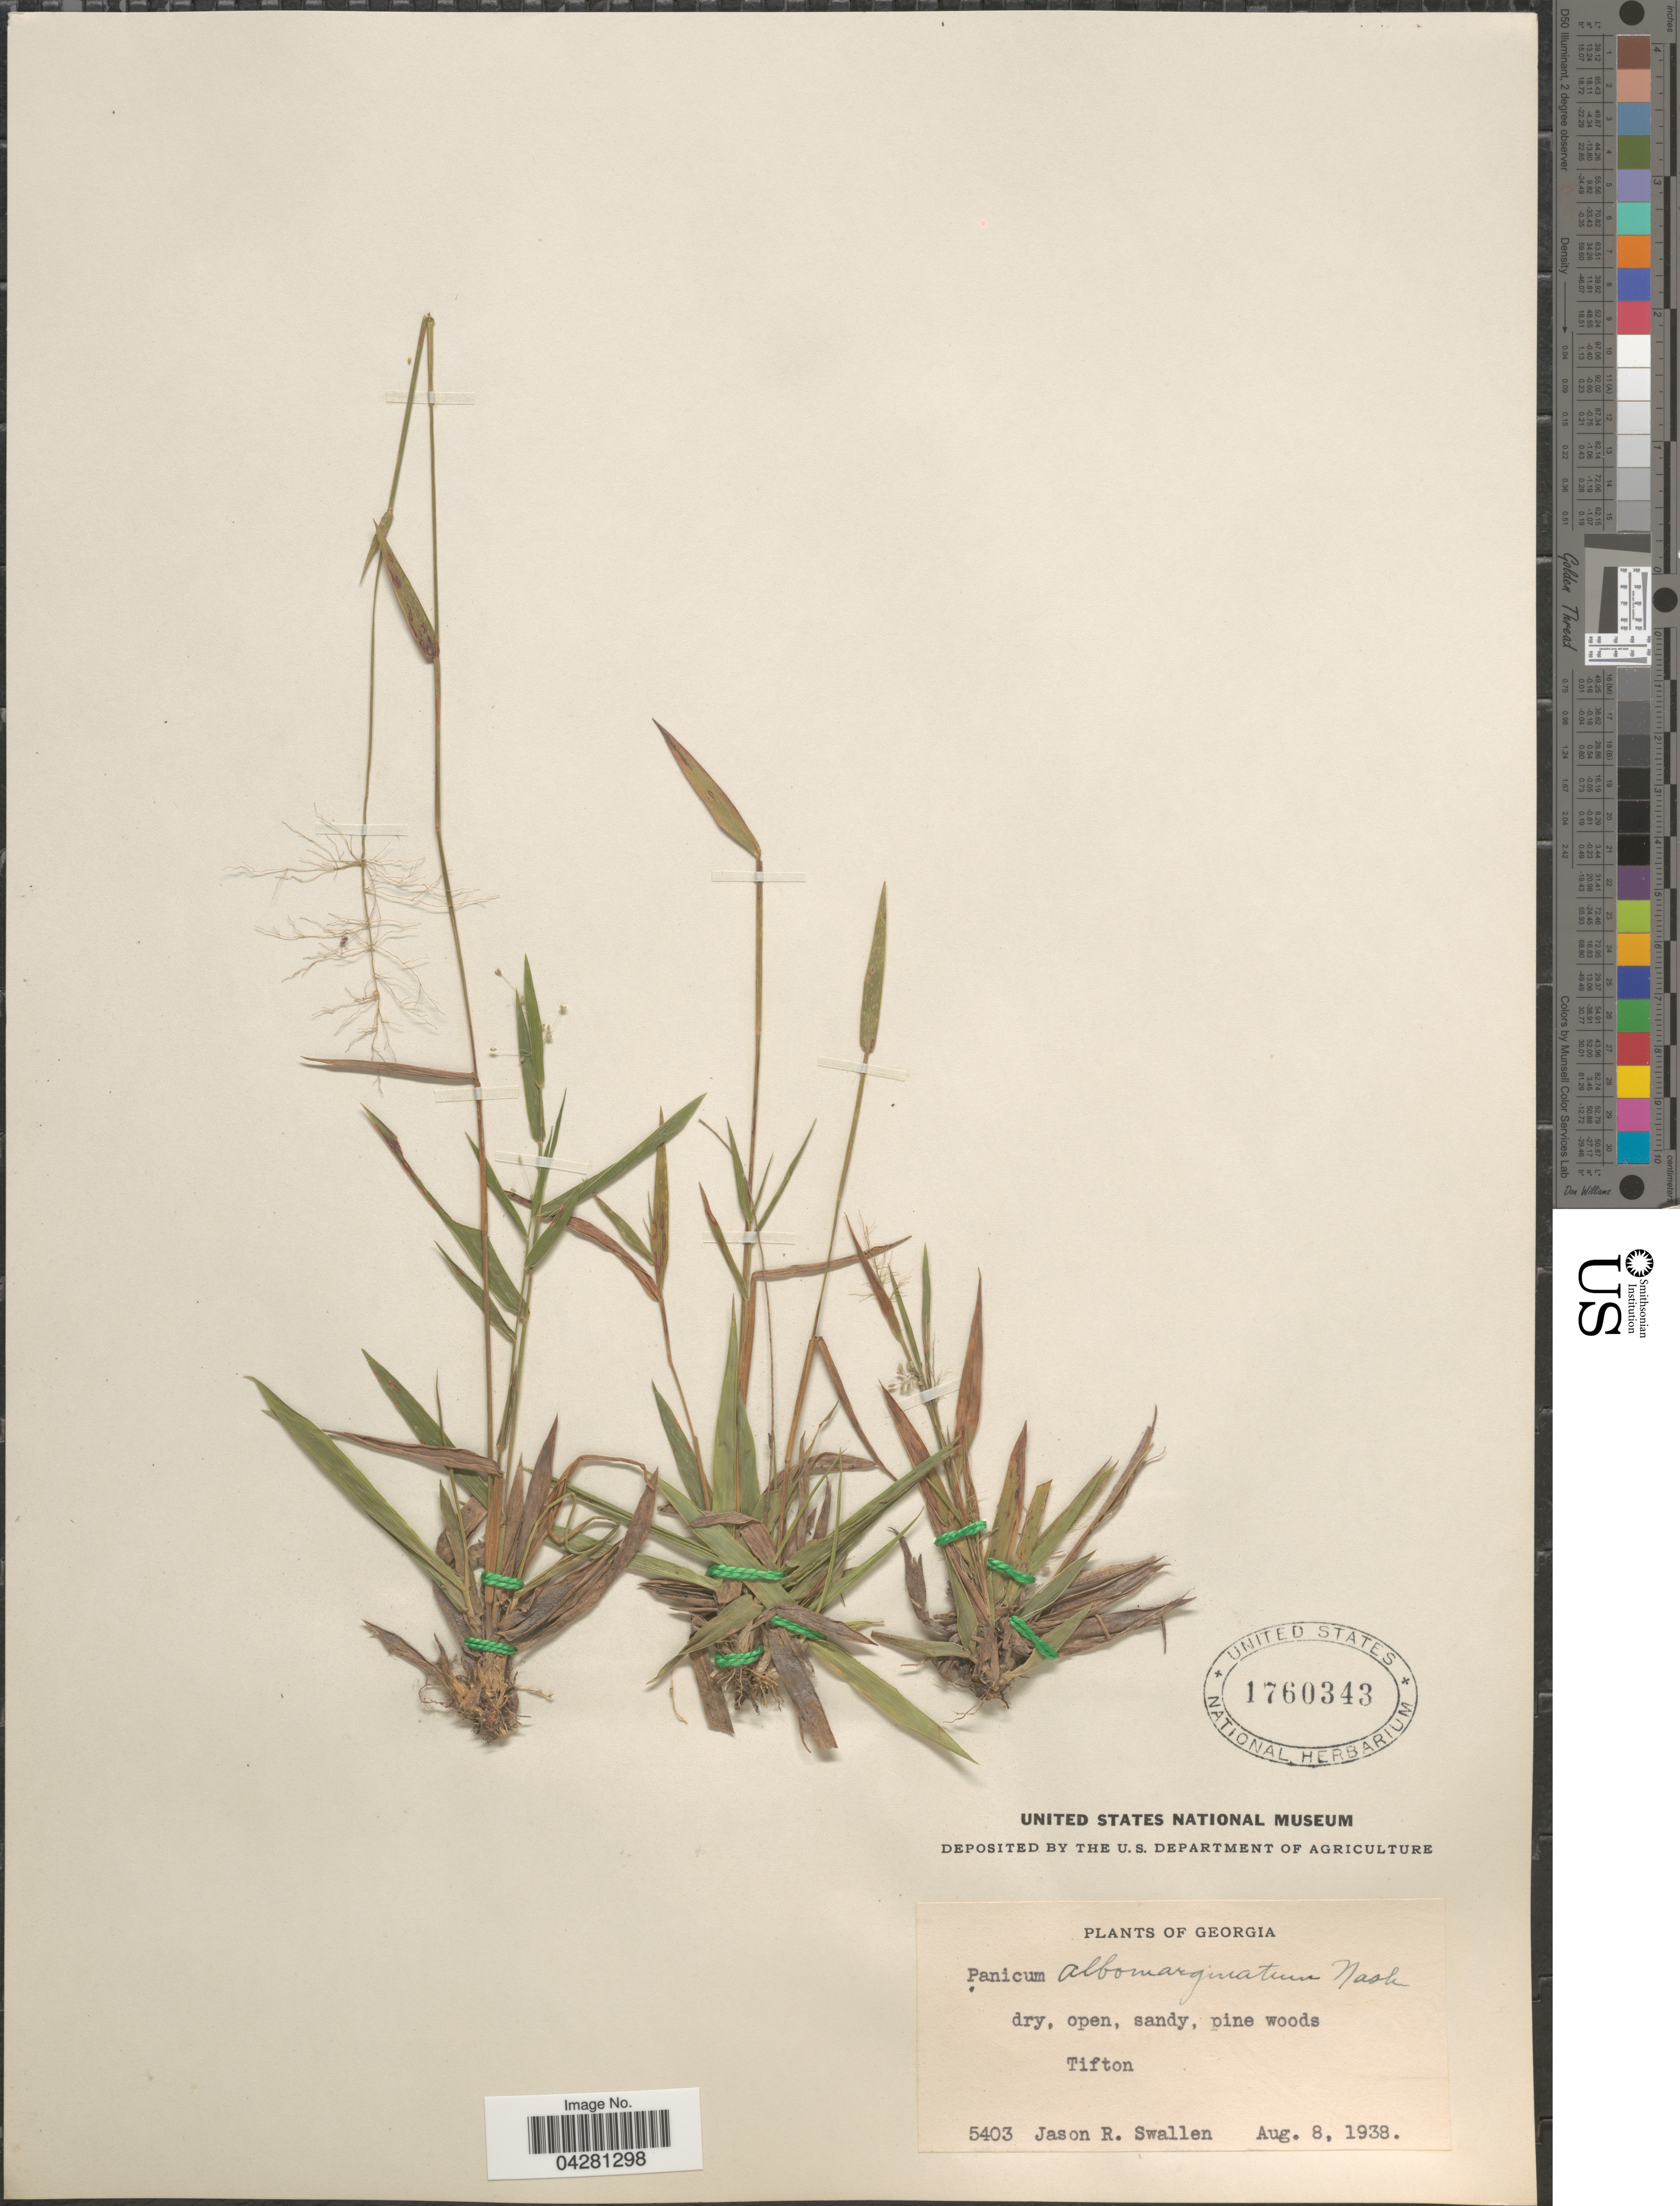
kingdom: Plantae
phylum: Tracheophyta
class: Liliopsida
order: Poales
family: Poaceae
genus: Dichanthelium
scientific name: Dichanthelium dichotomum var. unciphyllum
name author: (Trin.) Davidse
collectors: J. R. Swallen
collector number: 5403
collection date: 1938-08-08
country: United States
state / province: Georgia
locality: Tifton.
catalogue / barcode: US 1760343